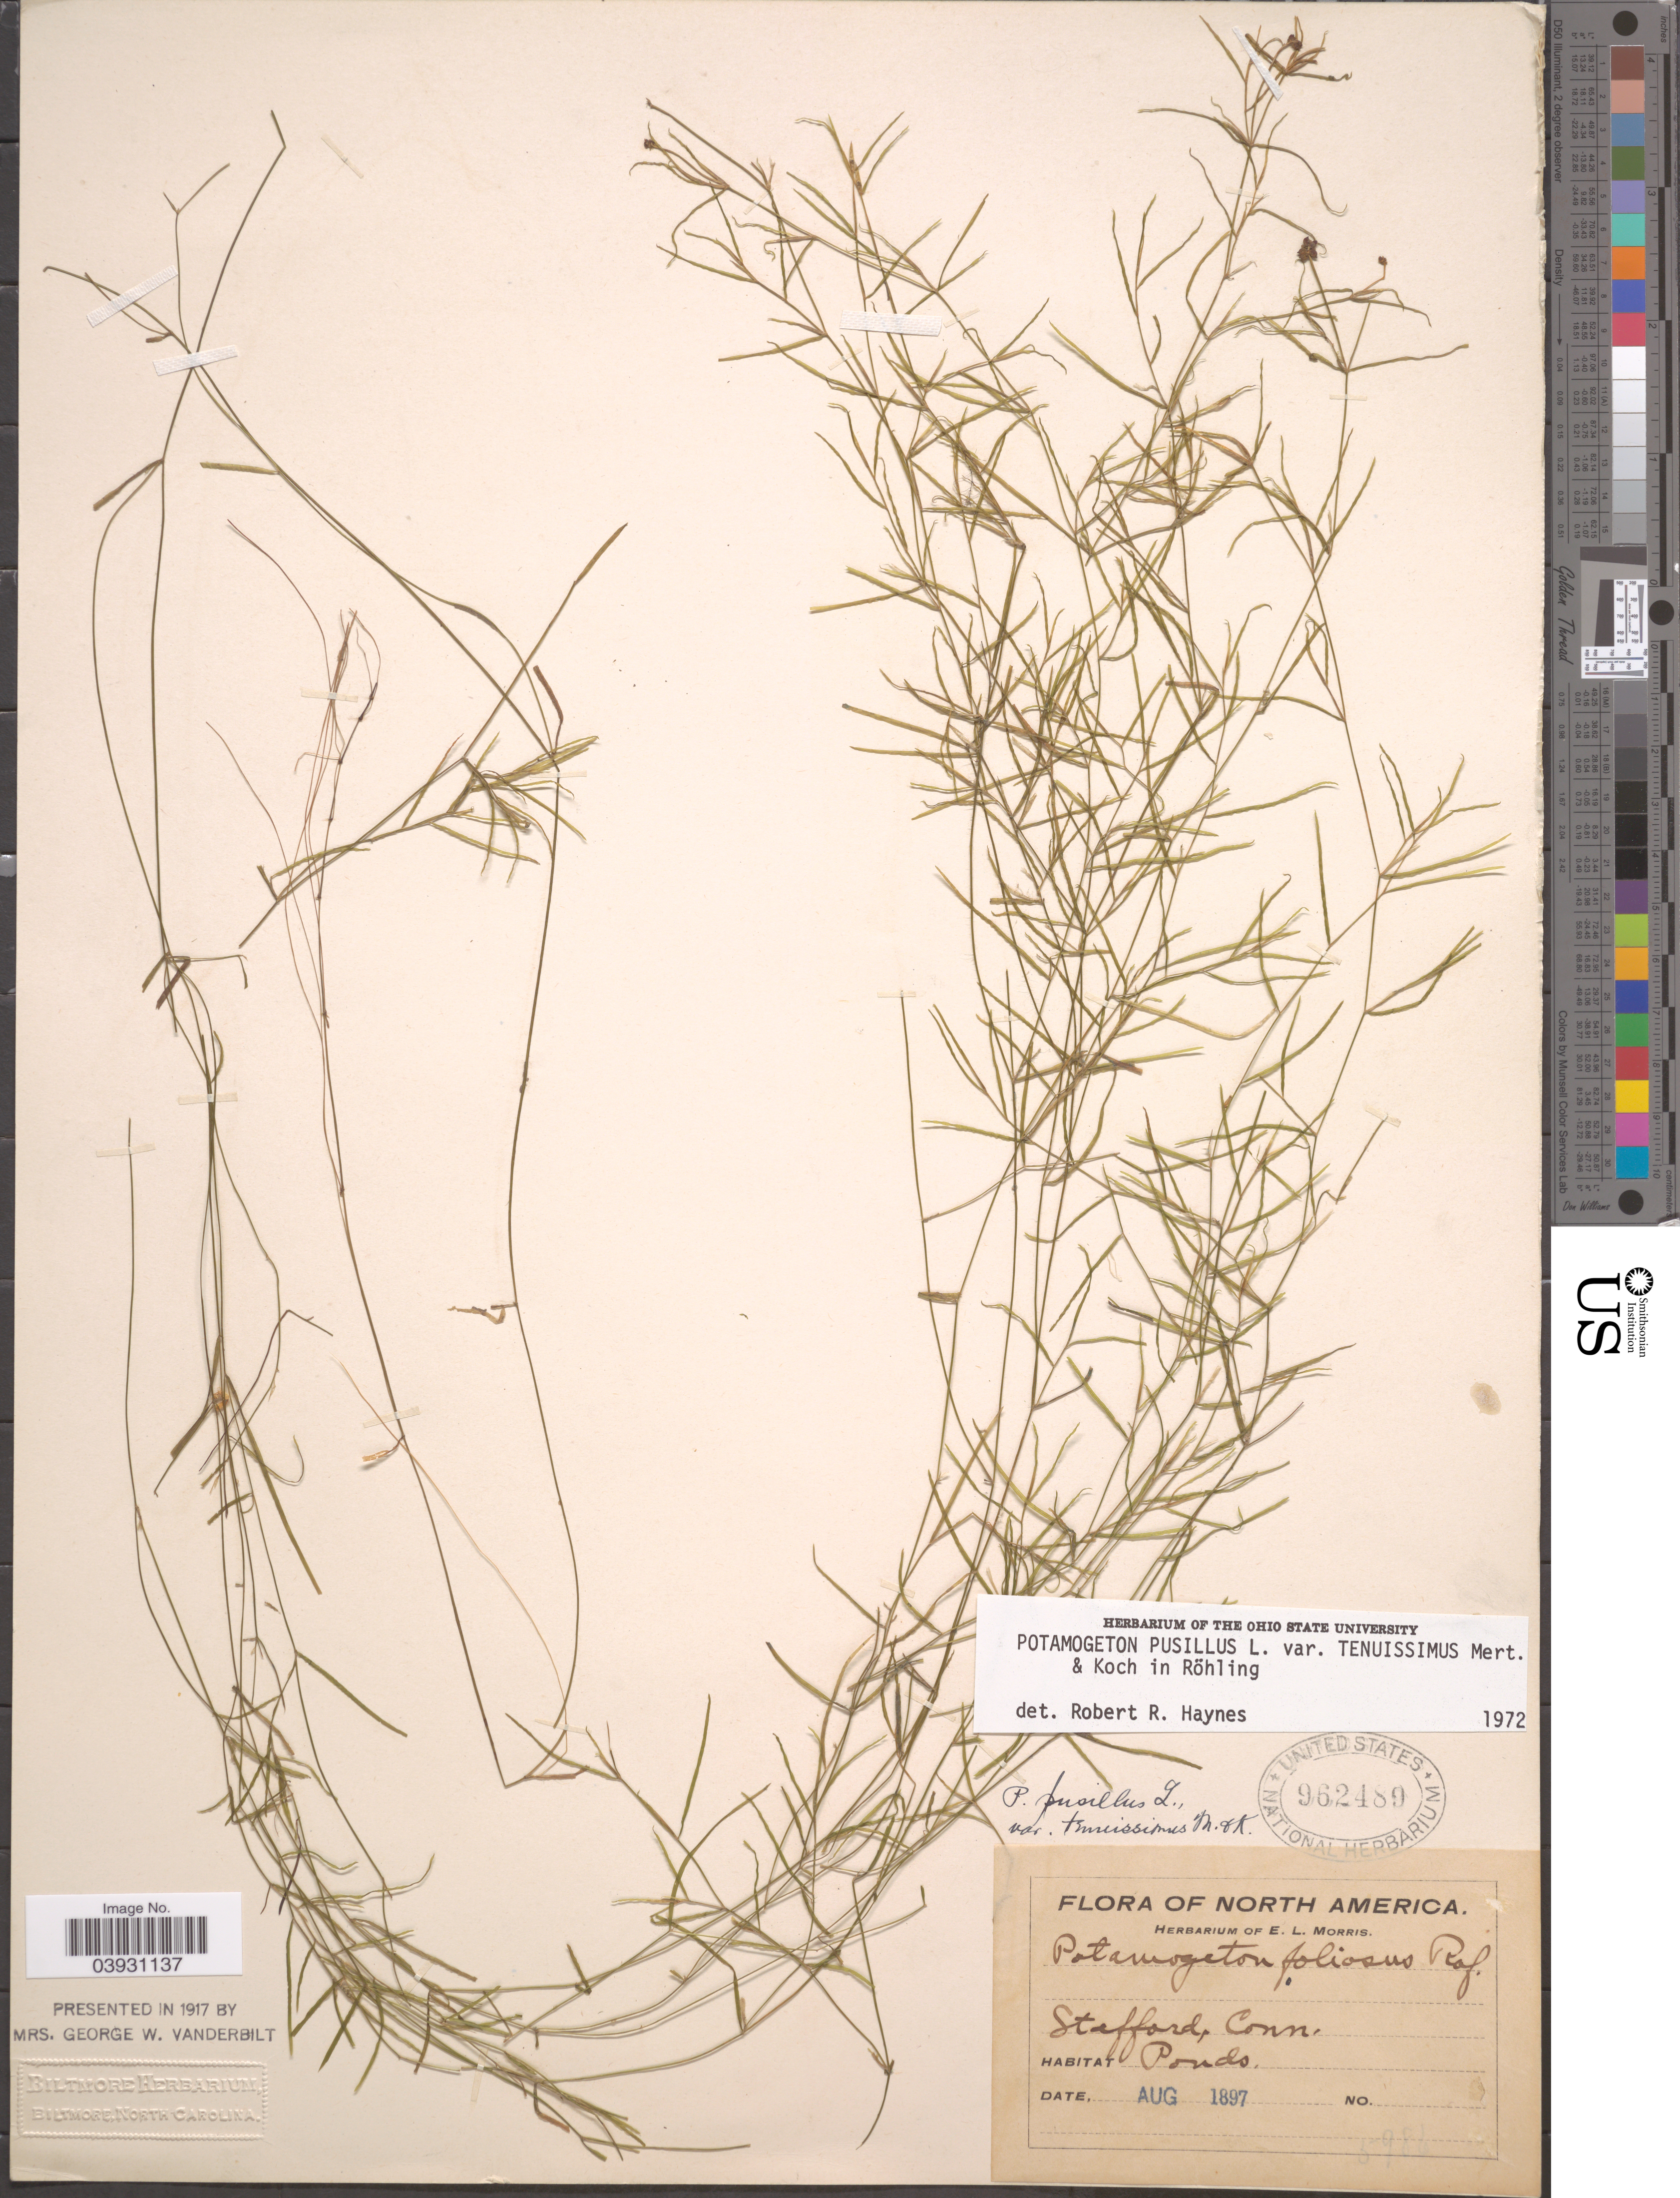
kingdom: Plantae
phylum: Tracheophyta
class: Liliopsida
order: Alismatales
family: Potamogetonaceae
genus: Potamogeton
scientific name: Potamogeton pusillus subsp. tenuissimus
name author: Mert. & W.D.J. Koch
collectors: ex herb. E.L. Morris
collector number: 5986?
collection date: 1897-08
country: United States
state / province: Connecticut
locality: Stafford.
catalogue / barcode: US 962489